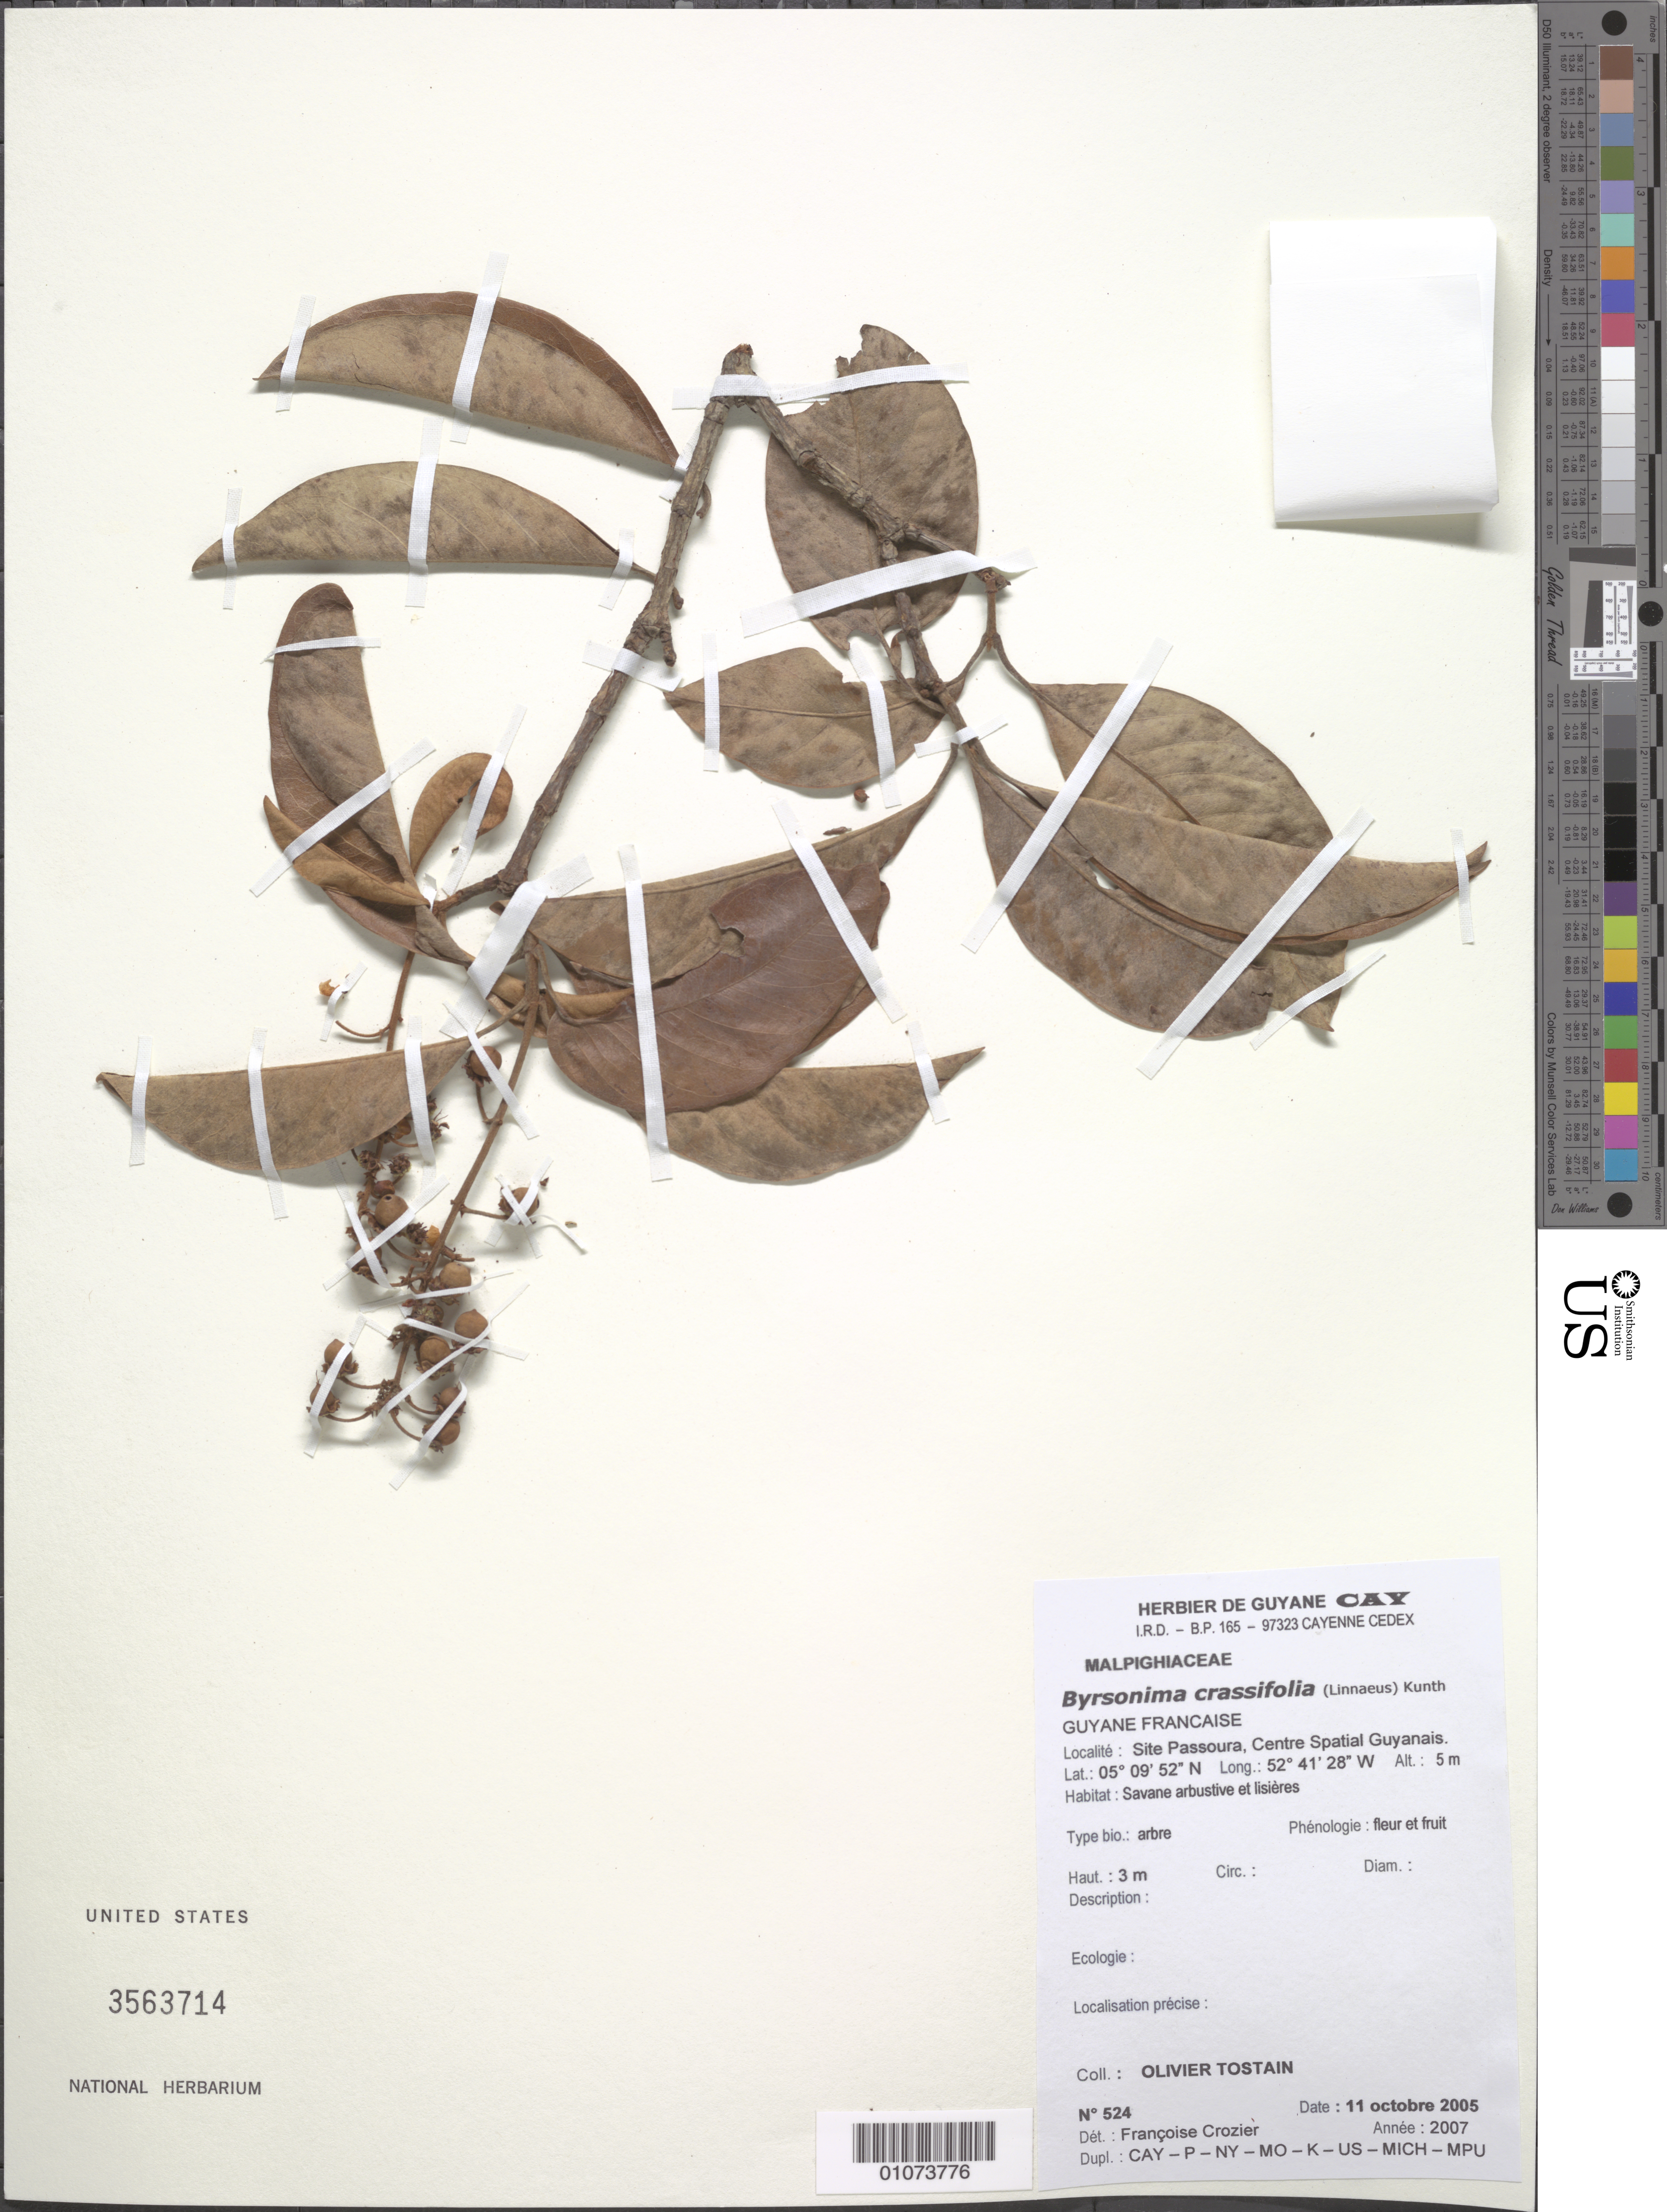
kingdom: Plantae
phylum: Tracheophyta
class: Magnoliopsida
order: Malpighiales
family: Malpighiaceae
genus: Byrsonima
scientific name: Byrsonima crassifolia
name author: (L.) Kunth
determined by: Crozier, F.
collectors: O. Tostain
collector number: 524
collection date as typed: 11-Oct-05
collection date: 2005-10-11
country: French Guiana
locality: Site Passoura, Centre Spatial Guyanais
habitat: Savane arbustive et lisieres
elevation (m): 5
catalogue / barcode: US 3563714